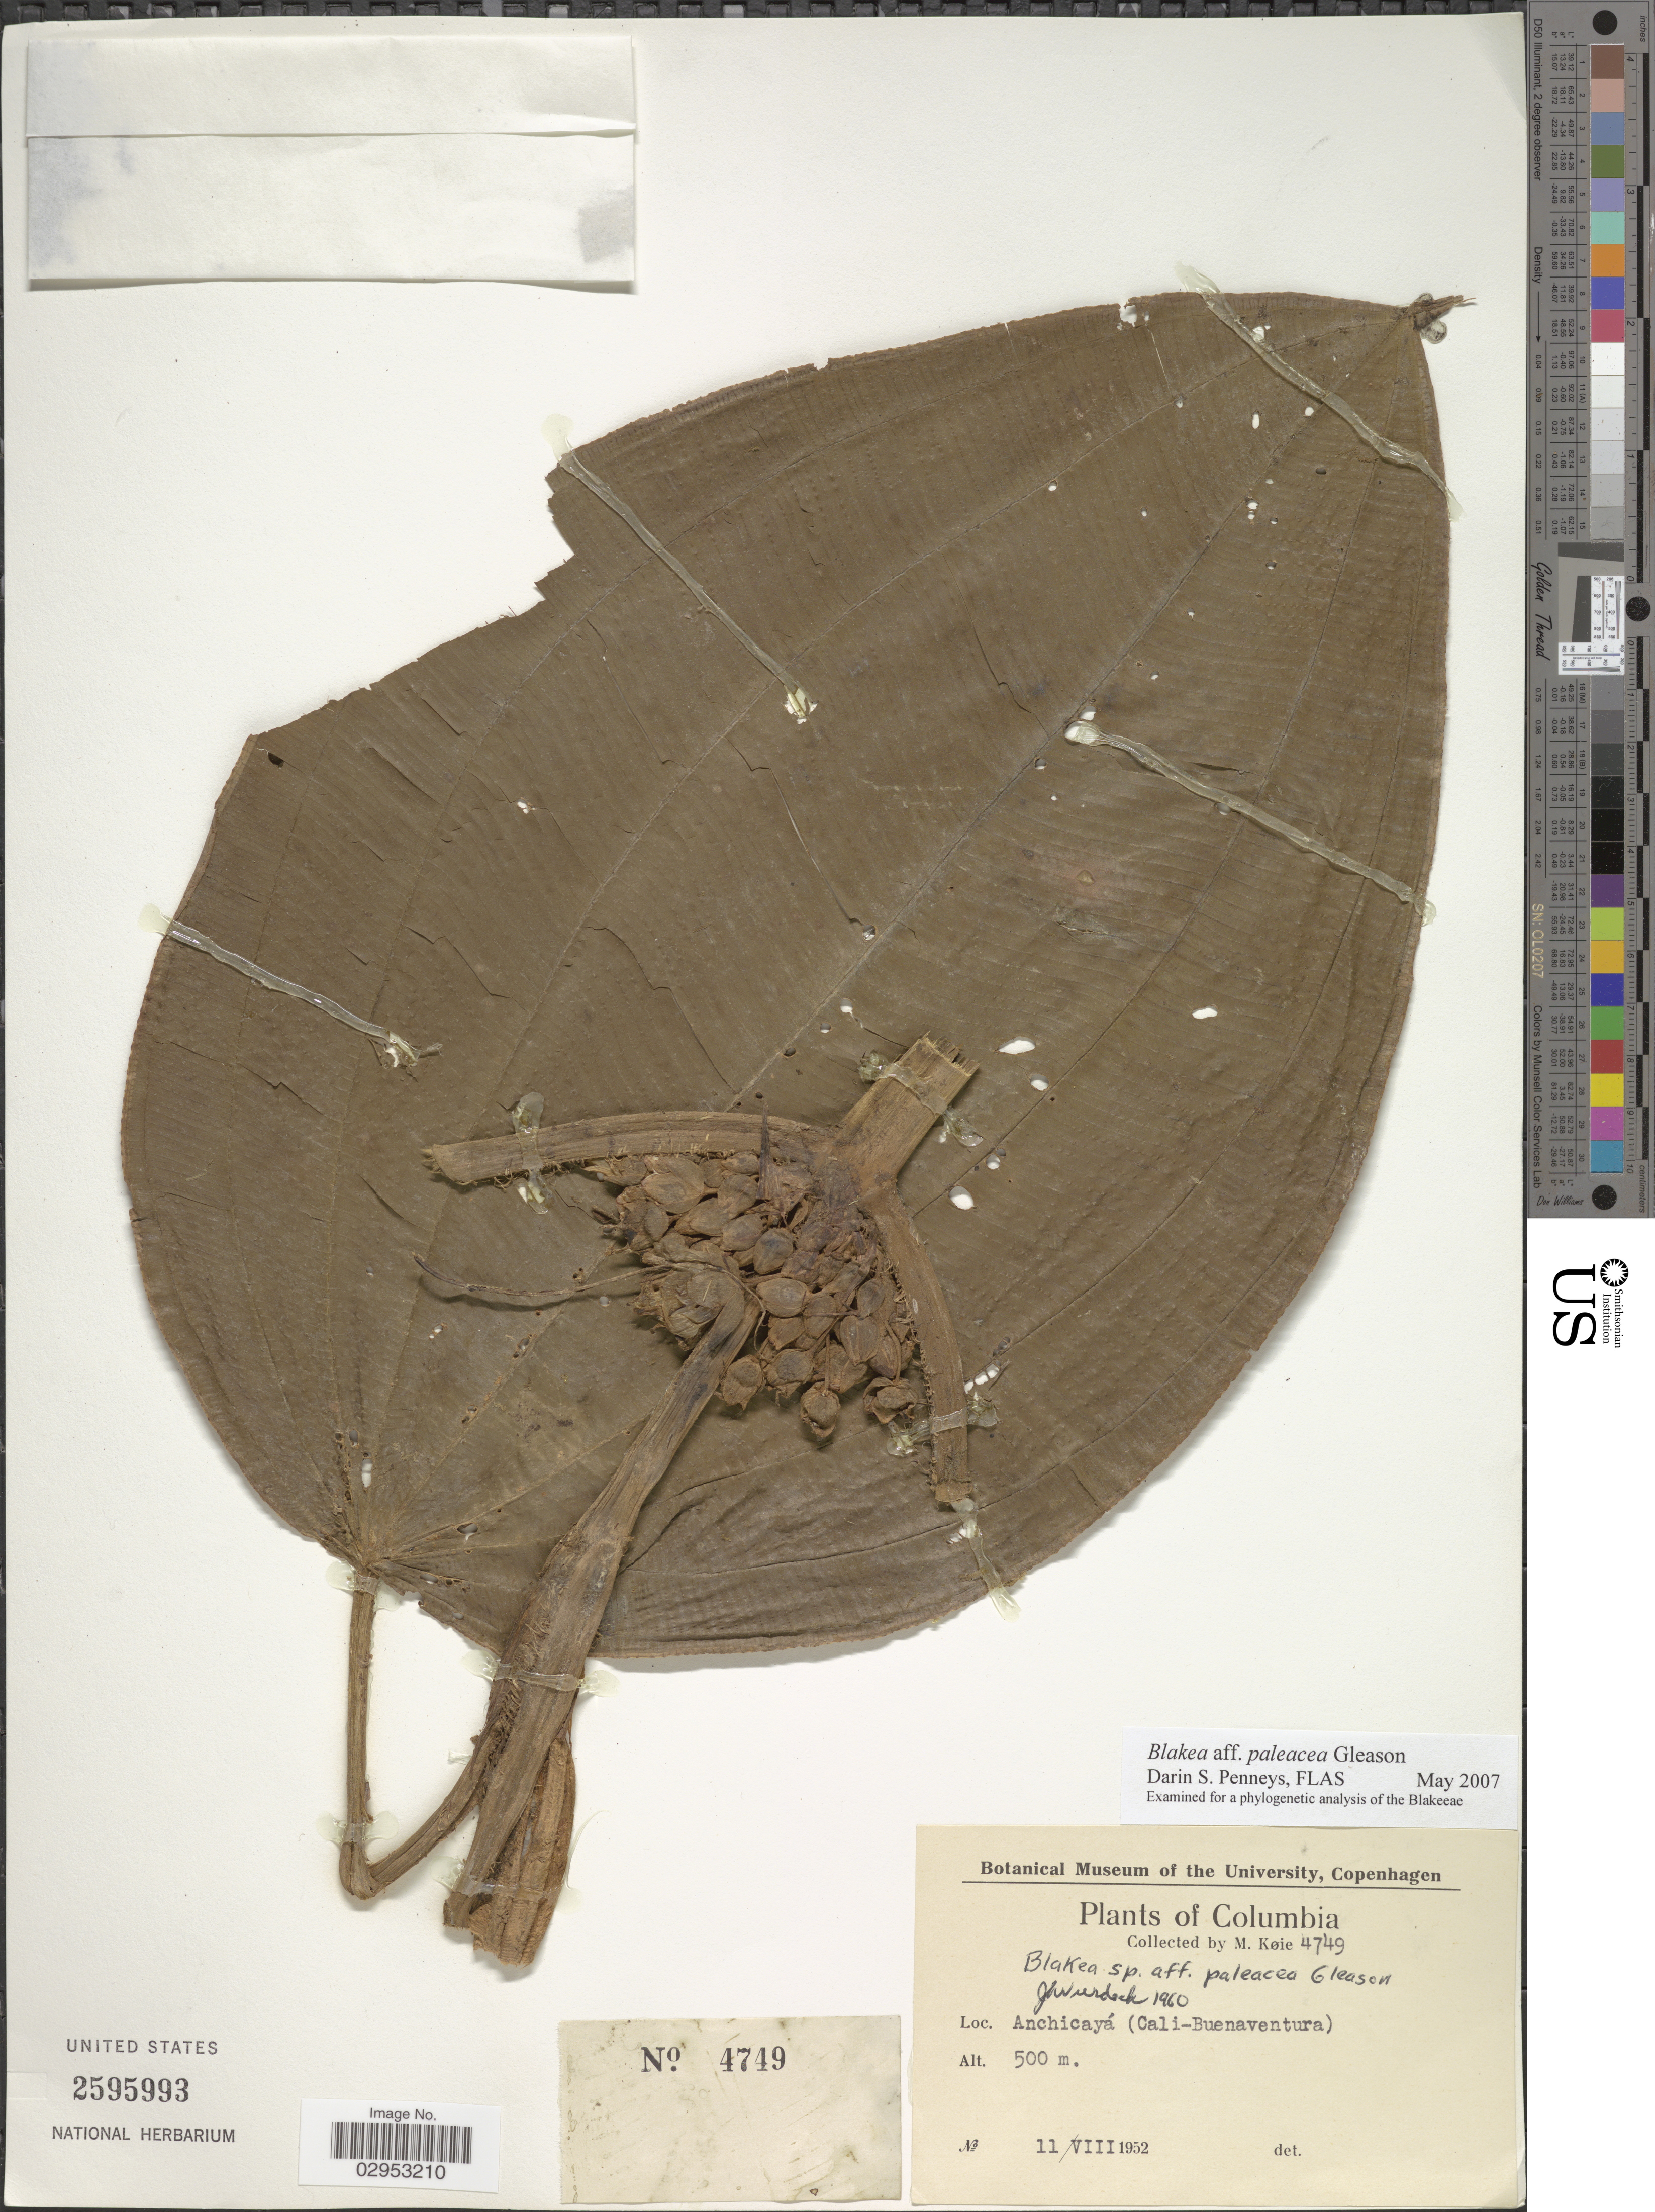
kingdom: Plantae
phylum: Tracheophyta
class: Magnoliopsida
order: Myrtales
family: Melastomataceae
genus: Blakea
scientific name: Blakea paleacea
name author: Gleason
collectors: M. Köie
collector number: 4749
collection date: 1952-08-11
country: Colombia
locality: Anchicayá (Cali-Buenaventura).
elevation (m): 500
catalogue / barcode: US 2595993